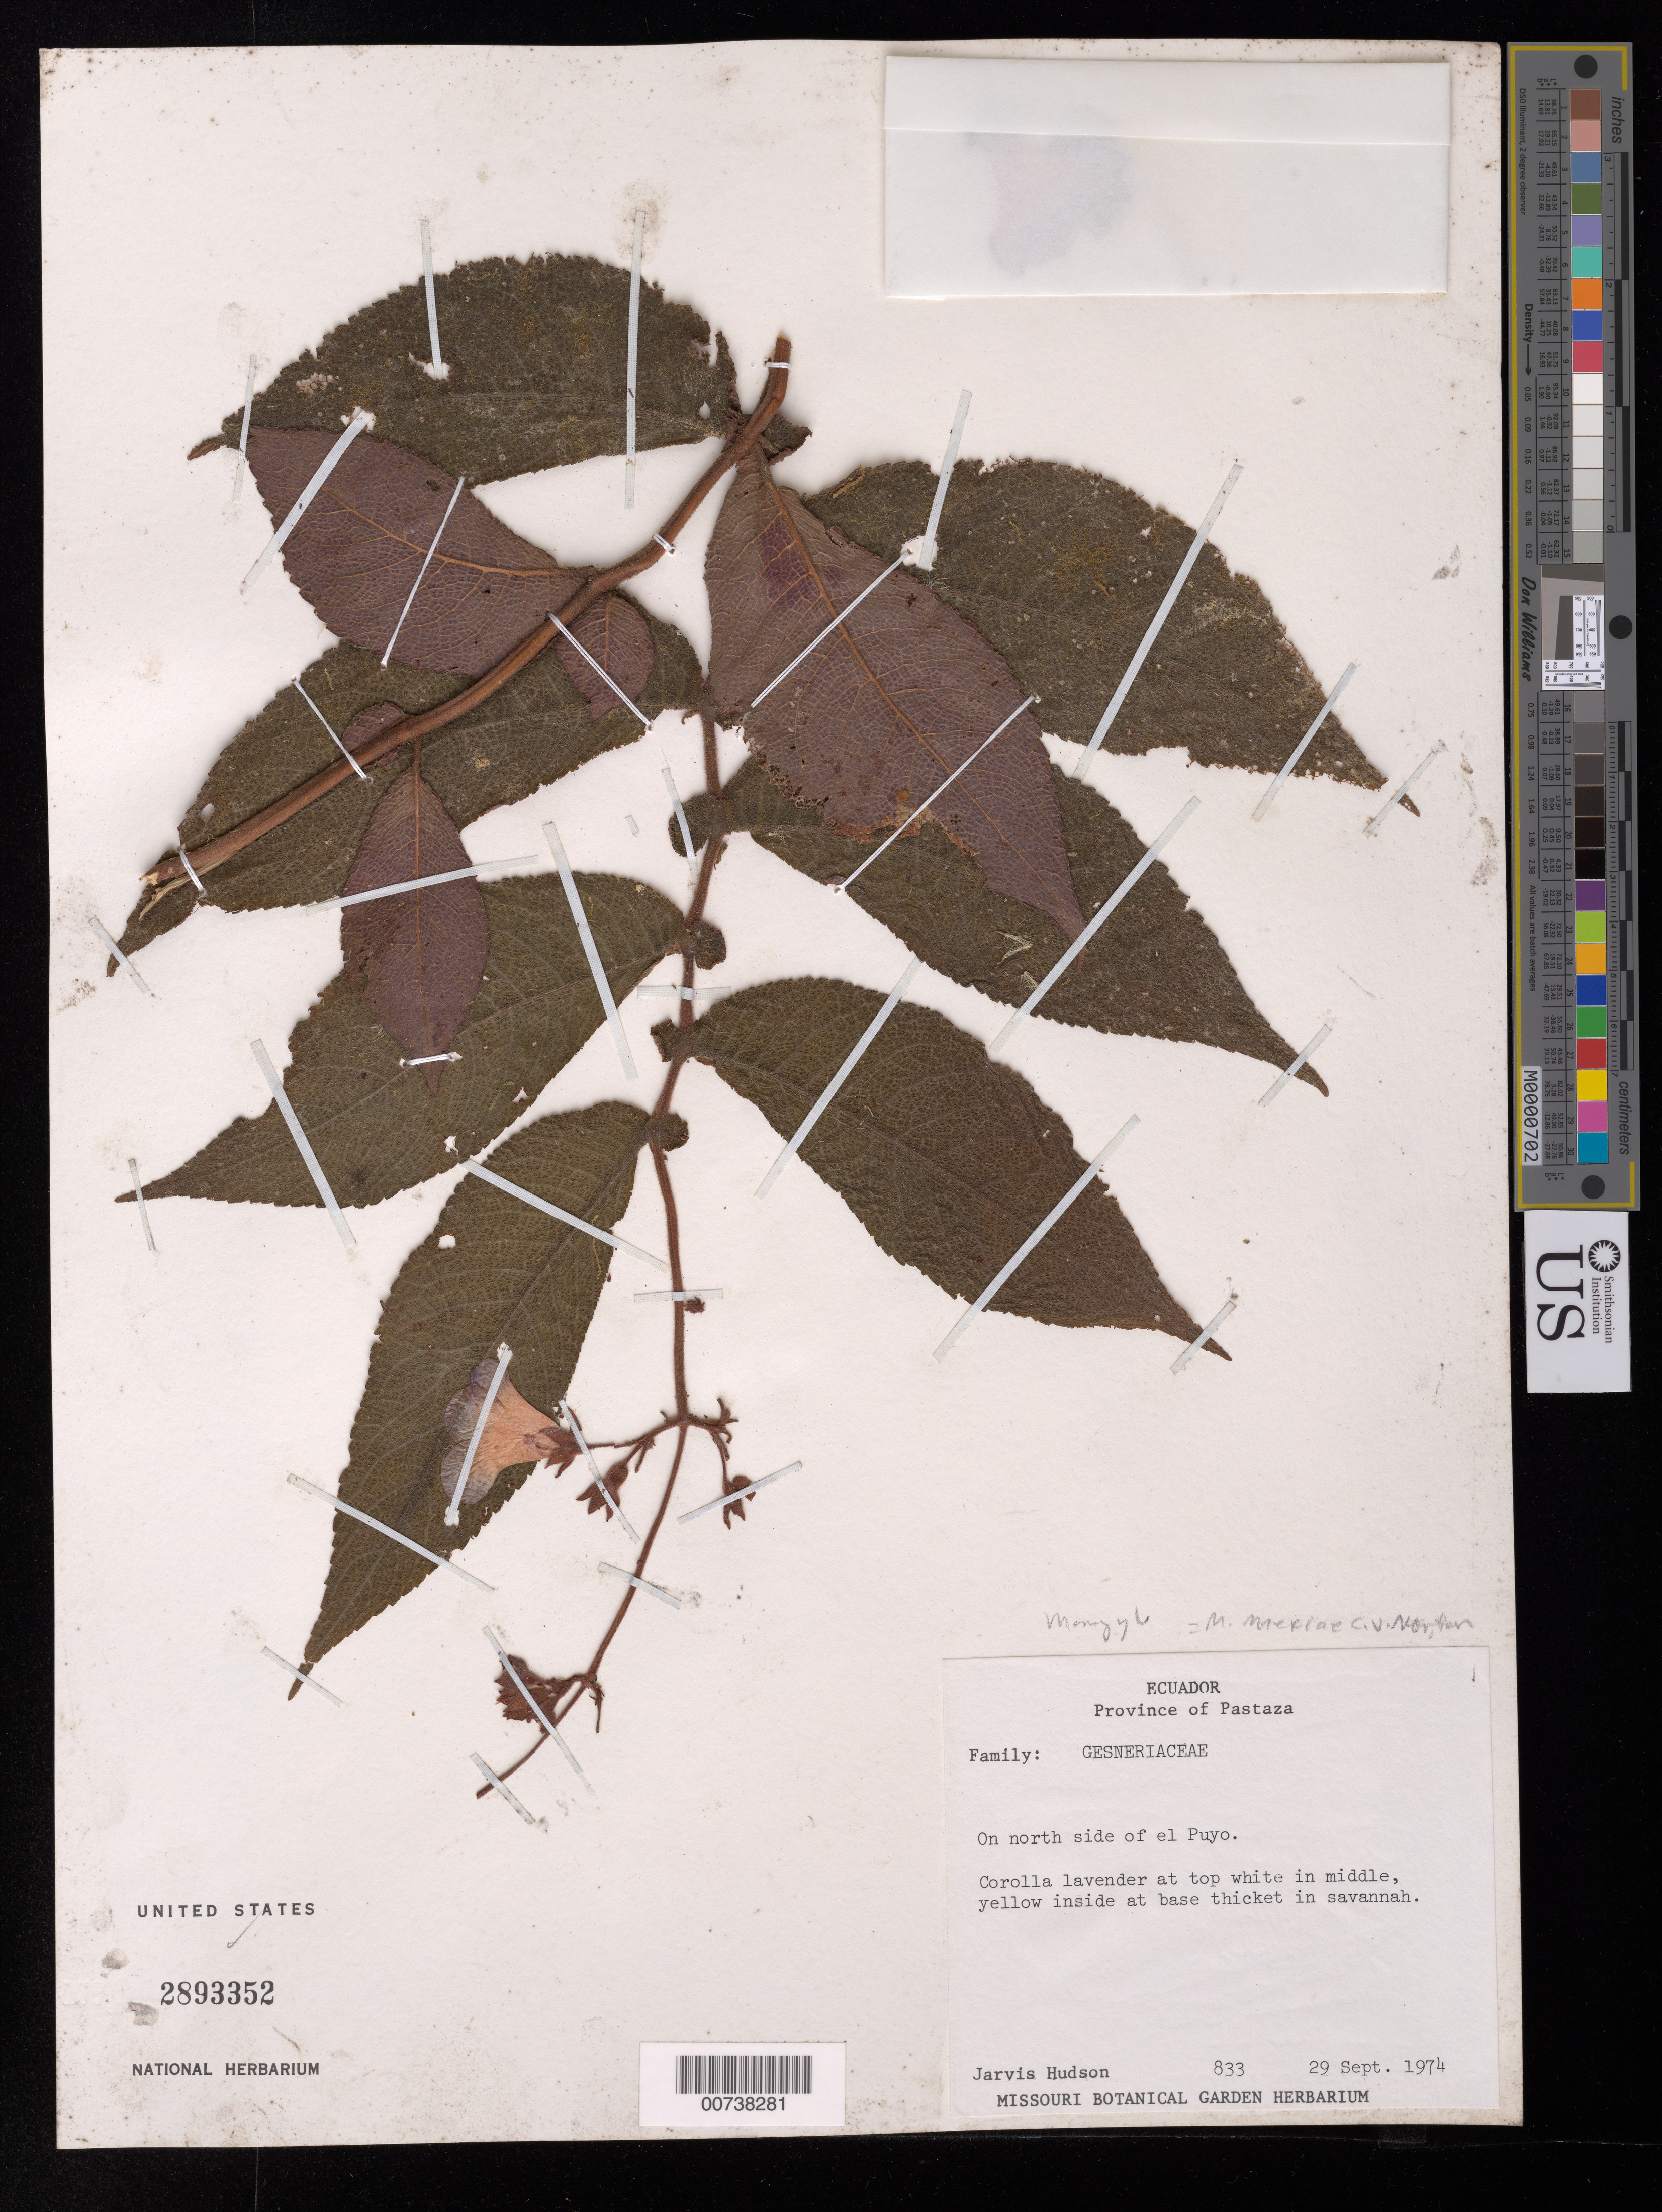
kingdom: Plantae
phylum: Tracheophyta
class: Magnoliopsida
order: Lamiales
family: Gesneriaceae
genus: Monopyle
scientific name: Monopyle sp.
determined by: Skog, Laurence E.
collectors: J. Hudson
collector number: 833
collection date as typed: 29 Sep 1974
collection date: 1974-09-29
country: Ecuador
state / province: Pastaza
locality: On north side of El Puyo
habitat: Thicket in savanna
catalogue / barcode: US 2893352